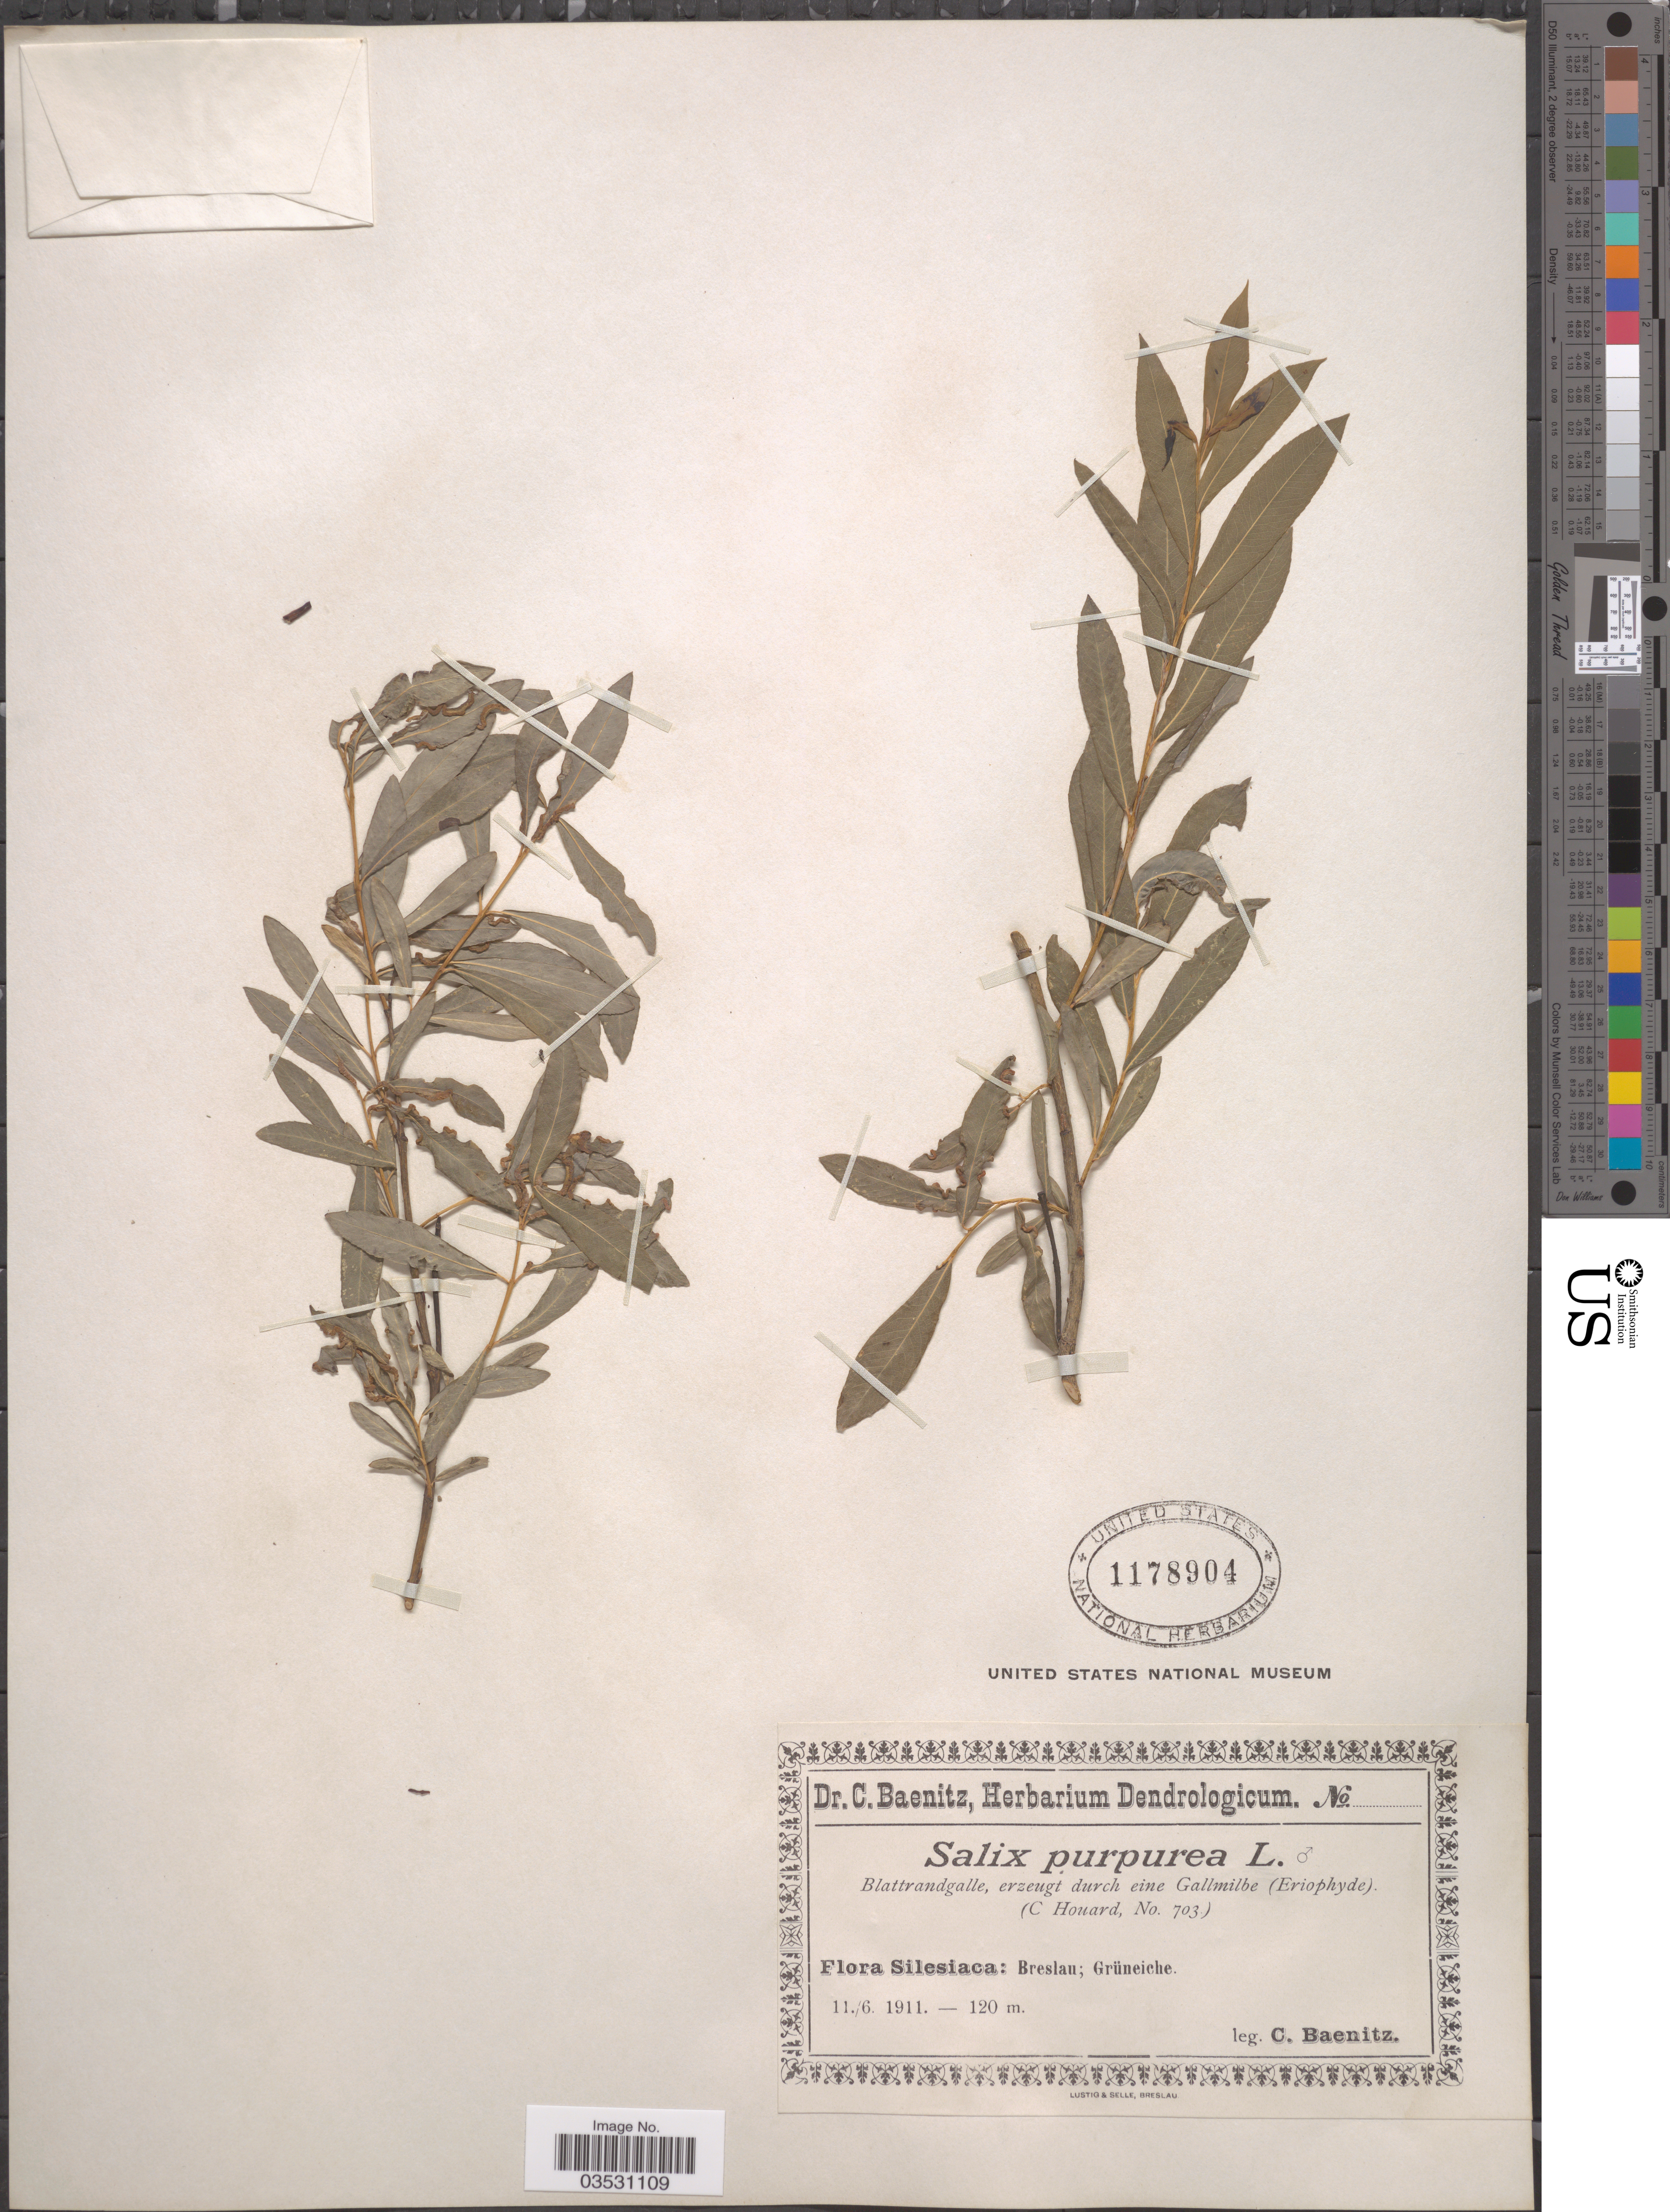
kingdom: Plantae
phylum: Tracheophyta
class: Magnoliopsida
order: Malpighiales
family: Salicaceae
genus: Salix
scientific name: Salix purpurea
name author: L.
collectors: C. G. Baenitz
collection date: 1911-06-11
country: Poland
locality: Silesiaca: Breslau; Grüneiche.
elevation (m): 120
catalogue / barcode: US 1178904